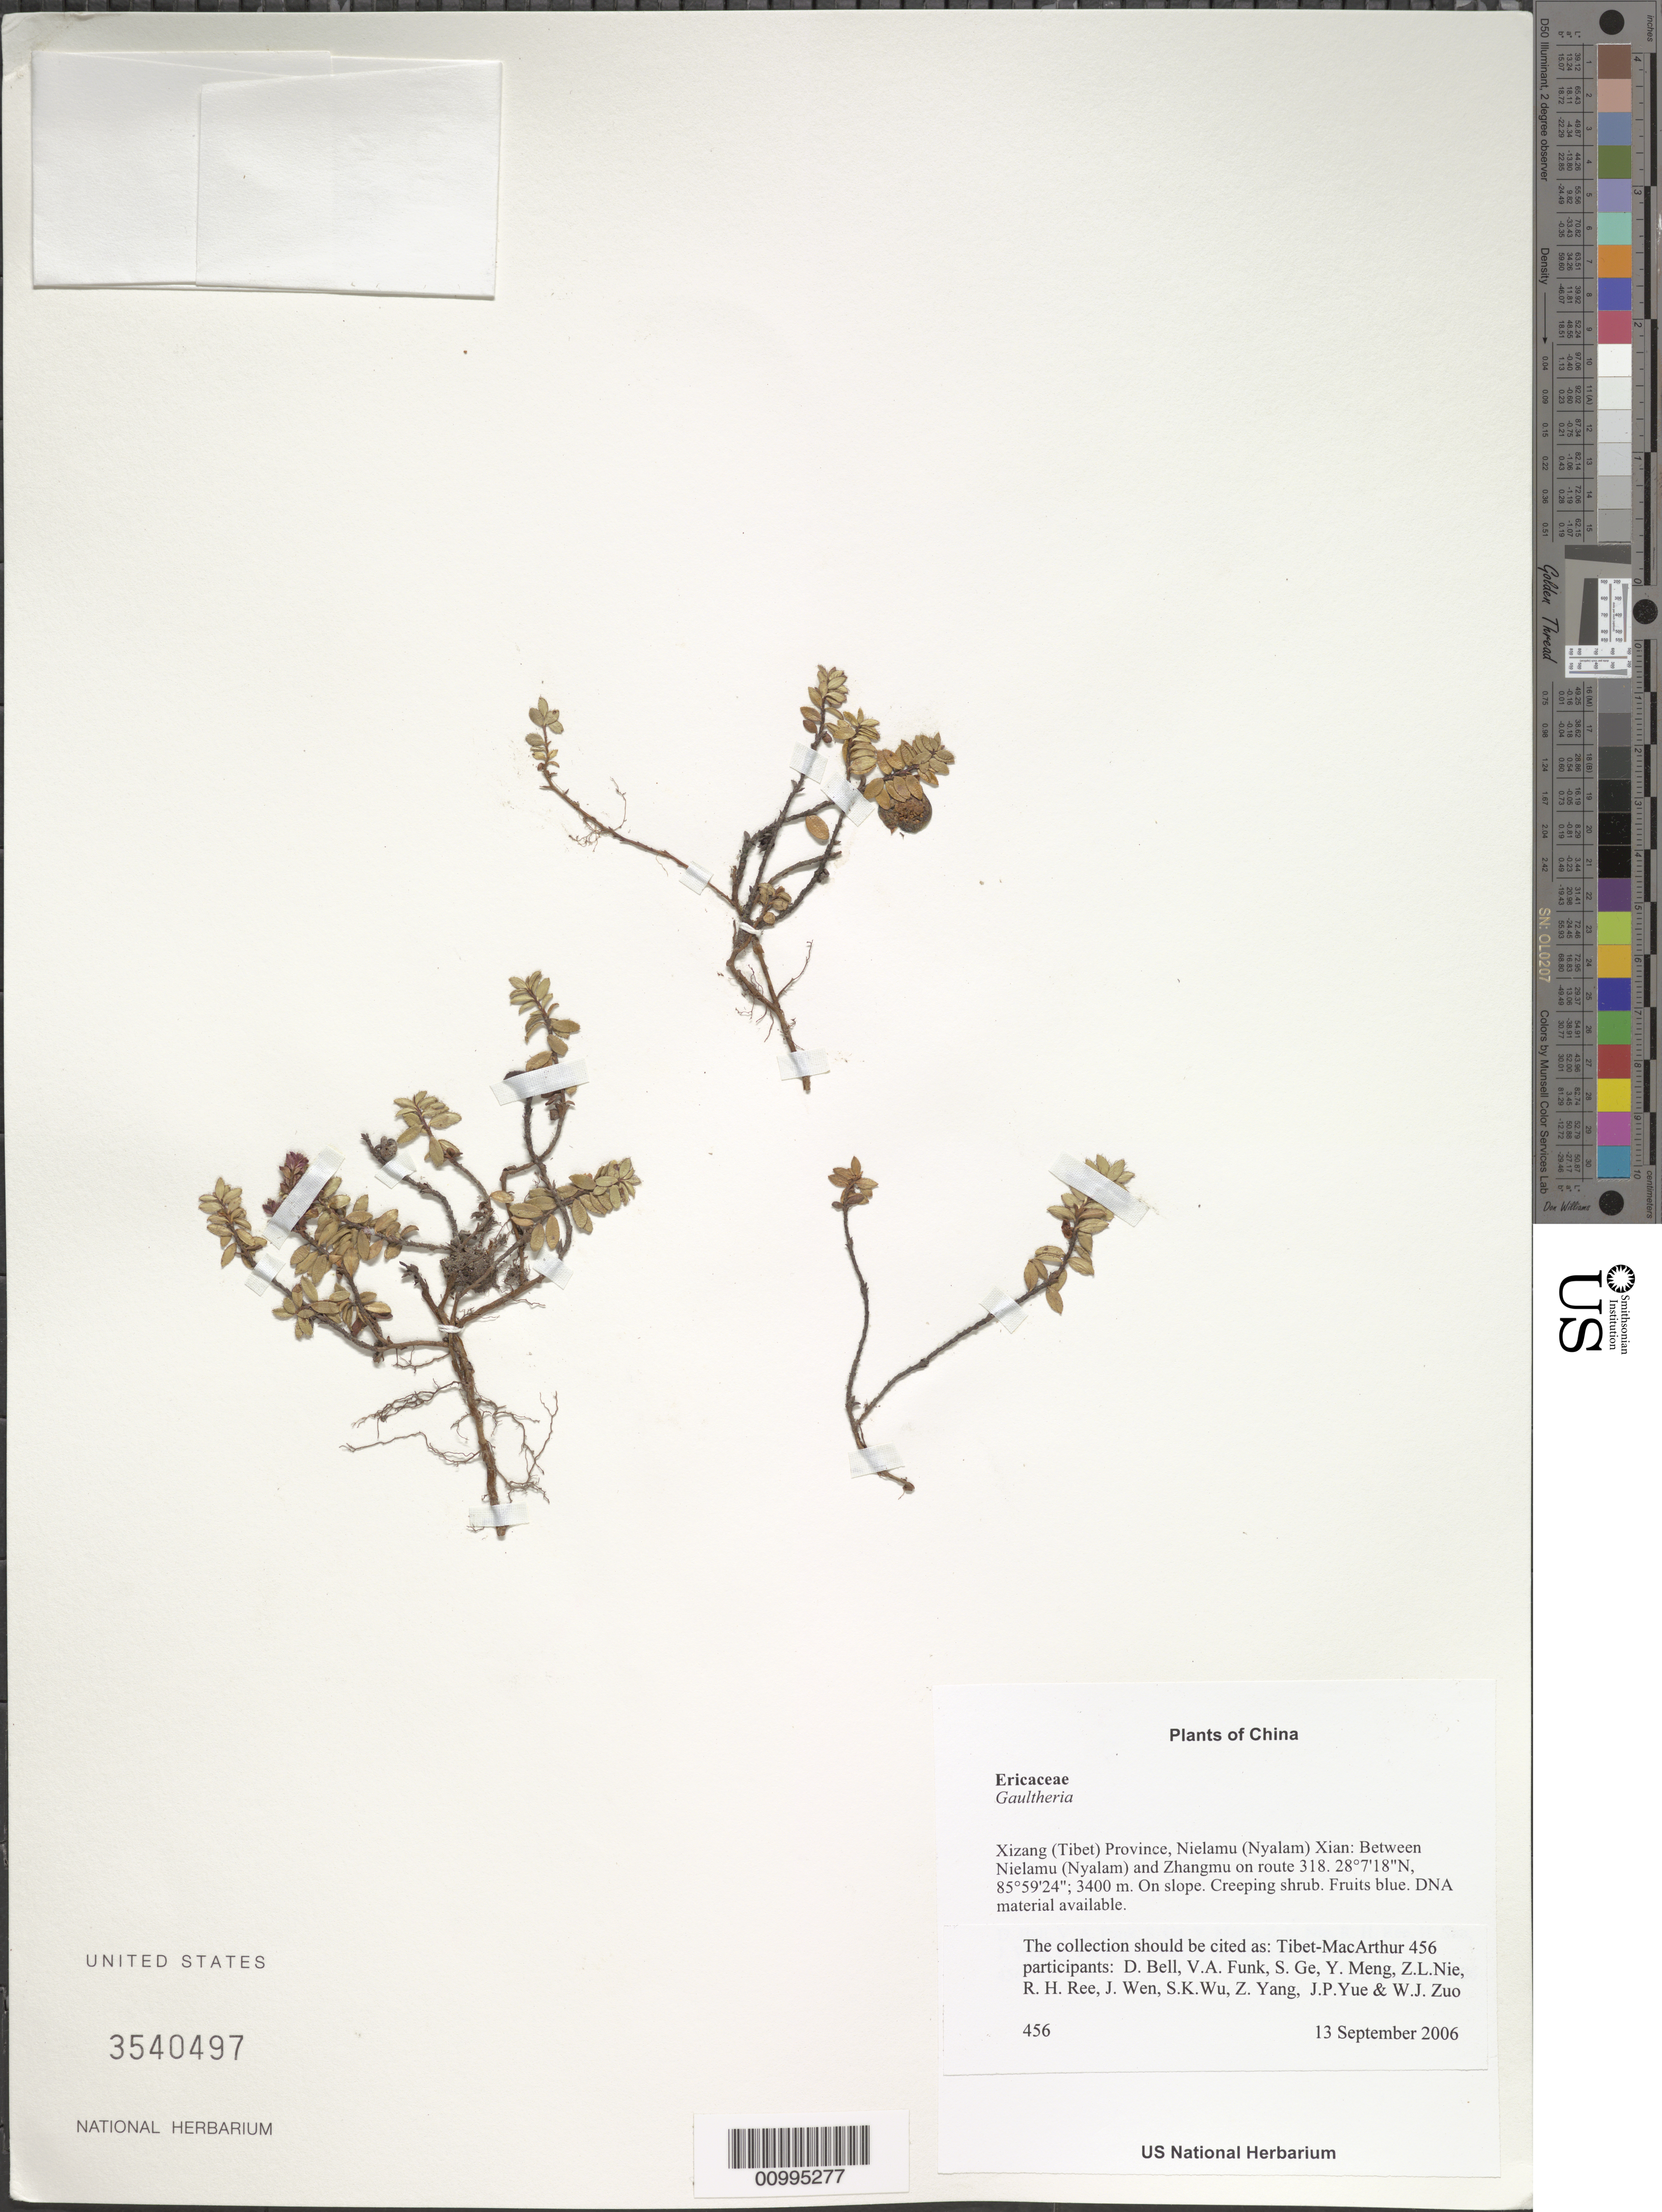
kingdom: Plantae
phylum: Tracheophyta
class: Magnoliopsida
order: Ericales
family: Ericaceae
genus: Gaultheria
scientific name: Gaultheria sp.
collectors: Tibet-MacArthur, D. A. Bell, V. Funk, S. Ge, Y. Meng, Z. Nie, R. Ree, H. Sun, J. Wen, Z. Yang, J. Yue, Z. Zhou & W. Zuo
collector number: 456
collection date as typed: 13 Sep 2006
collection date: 2006-09-13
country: China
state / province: Xizang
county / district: Nielamu (Nyalam) Xian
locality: Between Nielamu (Nyalam) and Zhangmu on route 318.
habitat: Rocky slopes, cliff bases and disturbed areas beside road. On slope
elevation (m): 3400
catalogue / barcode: US 3540497